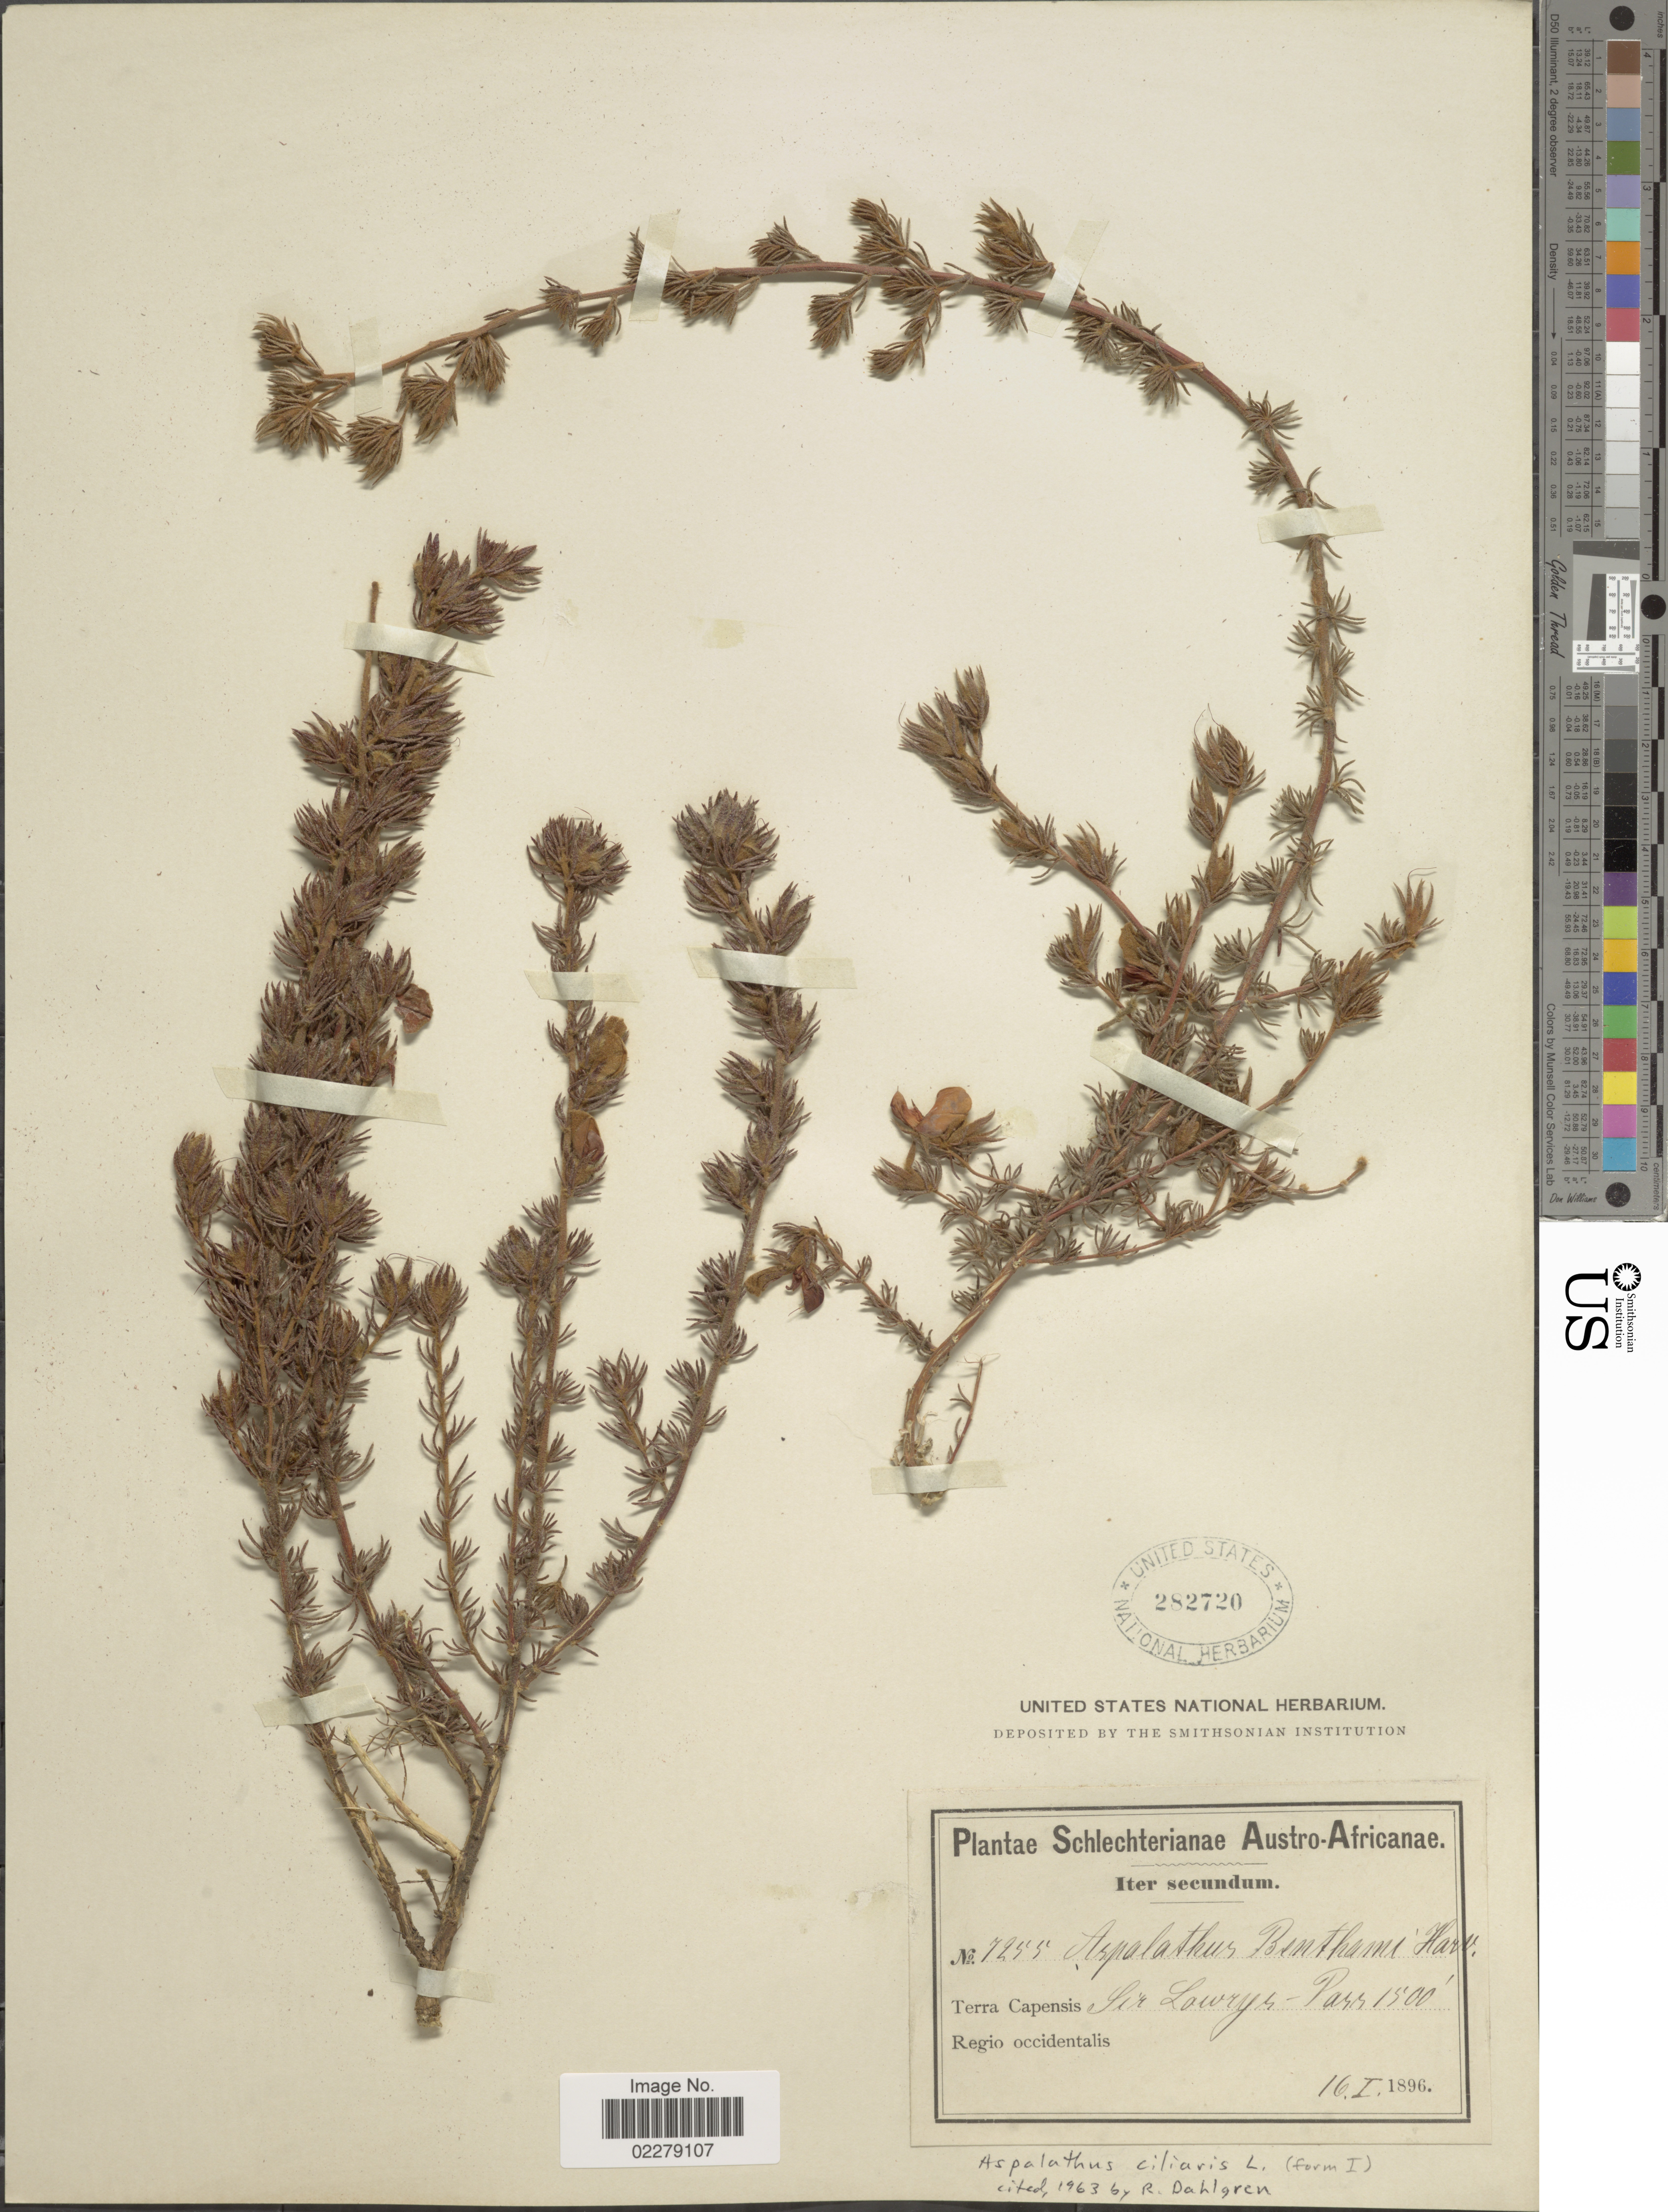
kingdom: Plantae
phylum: Tracheophyta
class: Magnoliopsida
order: Fabales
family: Fabaceae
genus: Aspalathus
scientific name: Aspalathus ciliaris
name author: L.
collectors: Schlechter, --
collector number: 7255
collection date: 1896-01-16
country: South Africa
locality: Austro- Africanae. Terra Capensis, Sir Lawrys - Pass. Regio occidentalis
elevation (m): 457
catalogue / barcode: US 282720